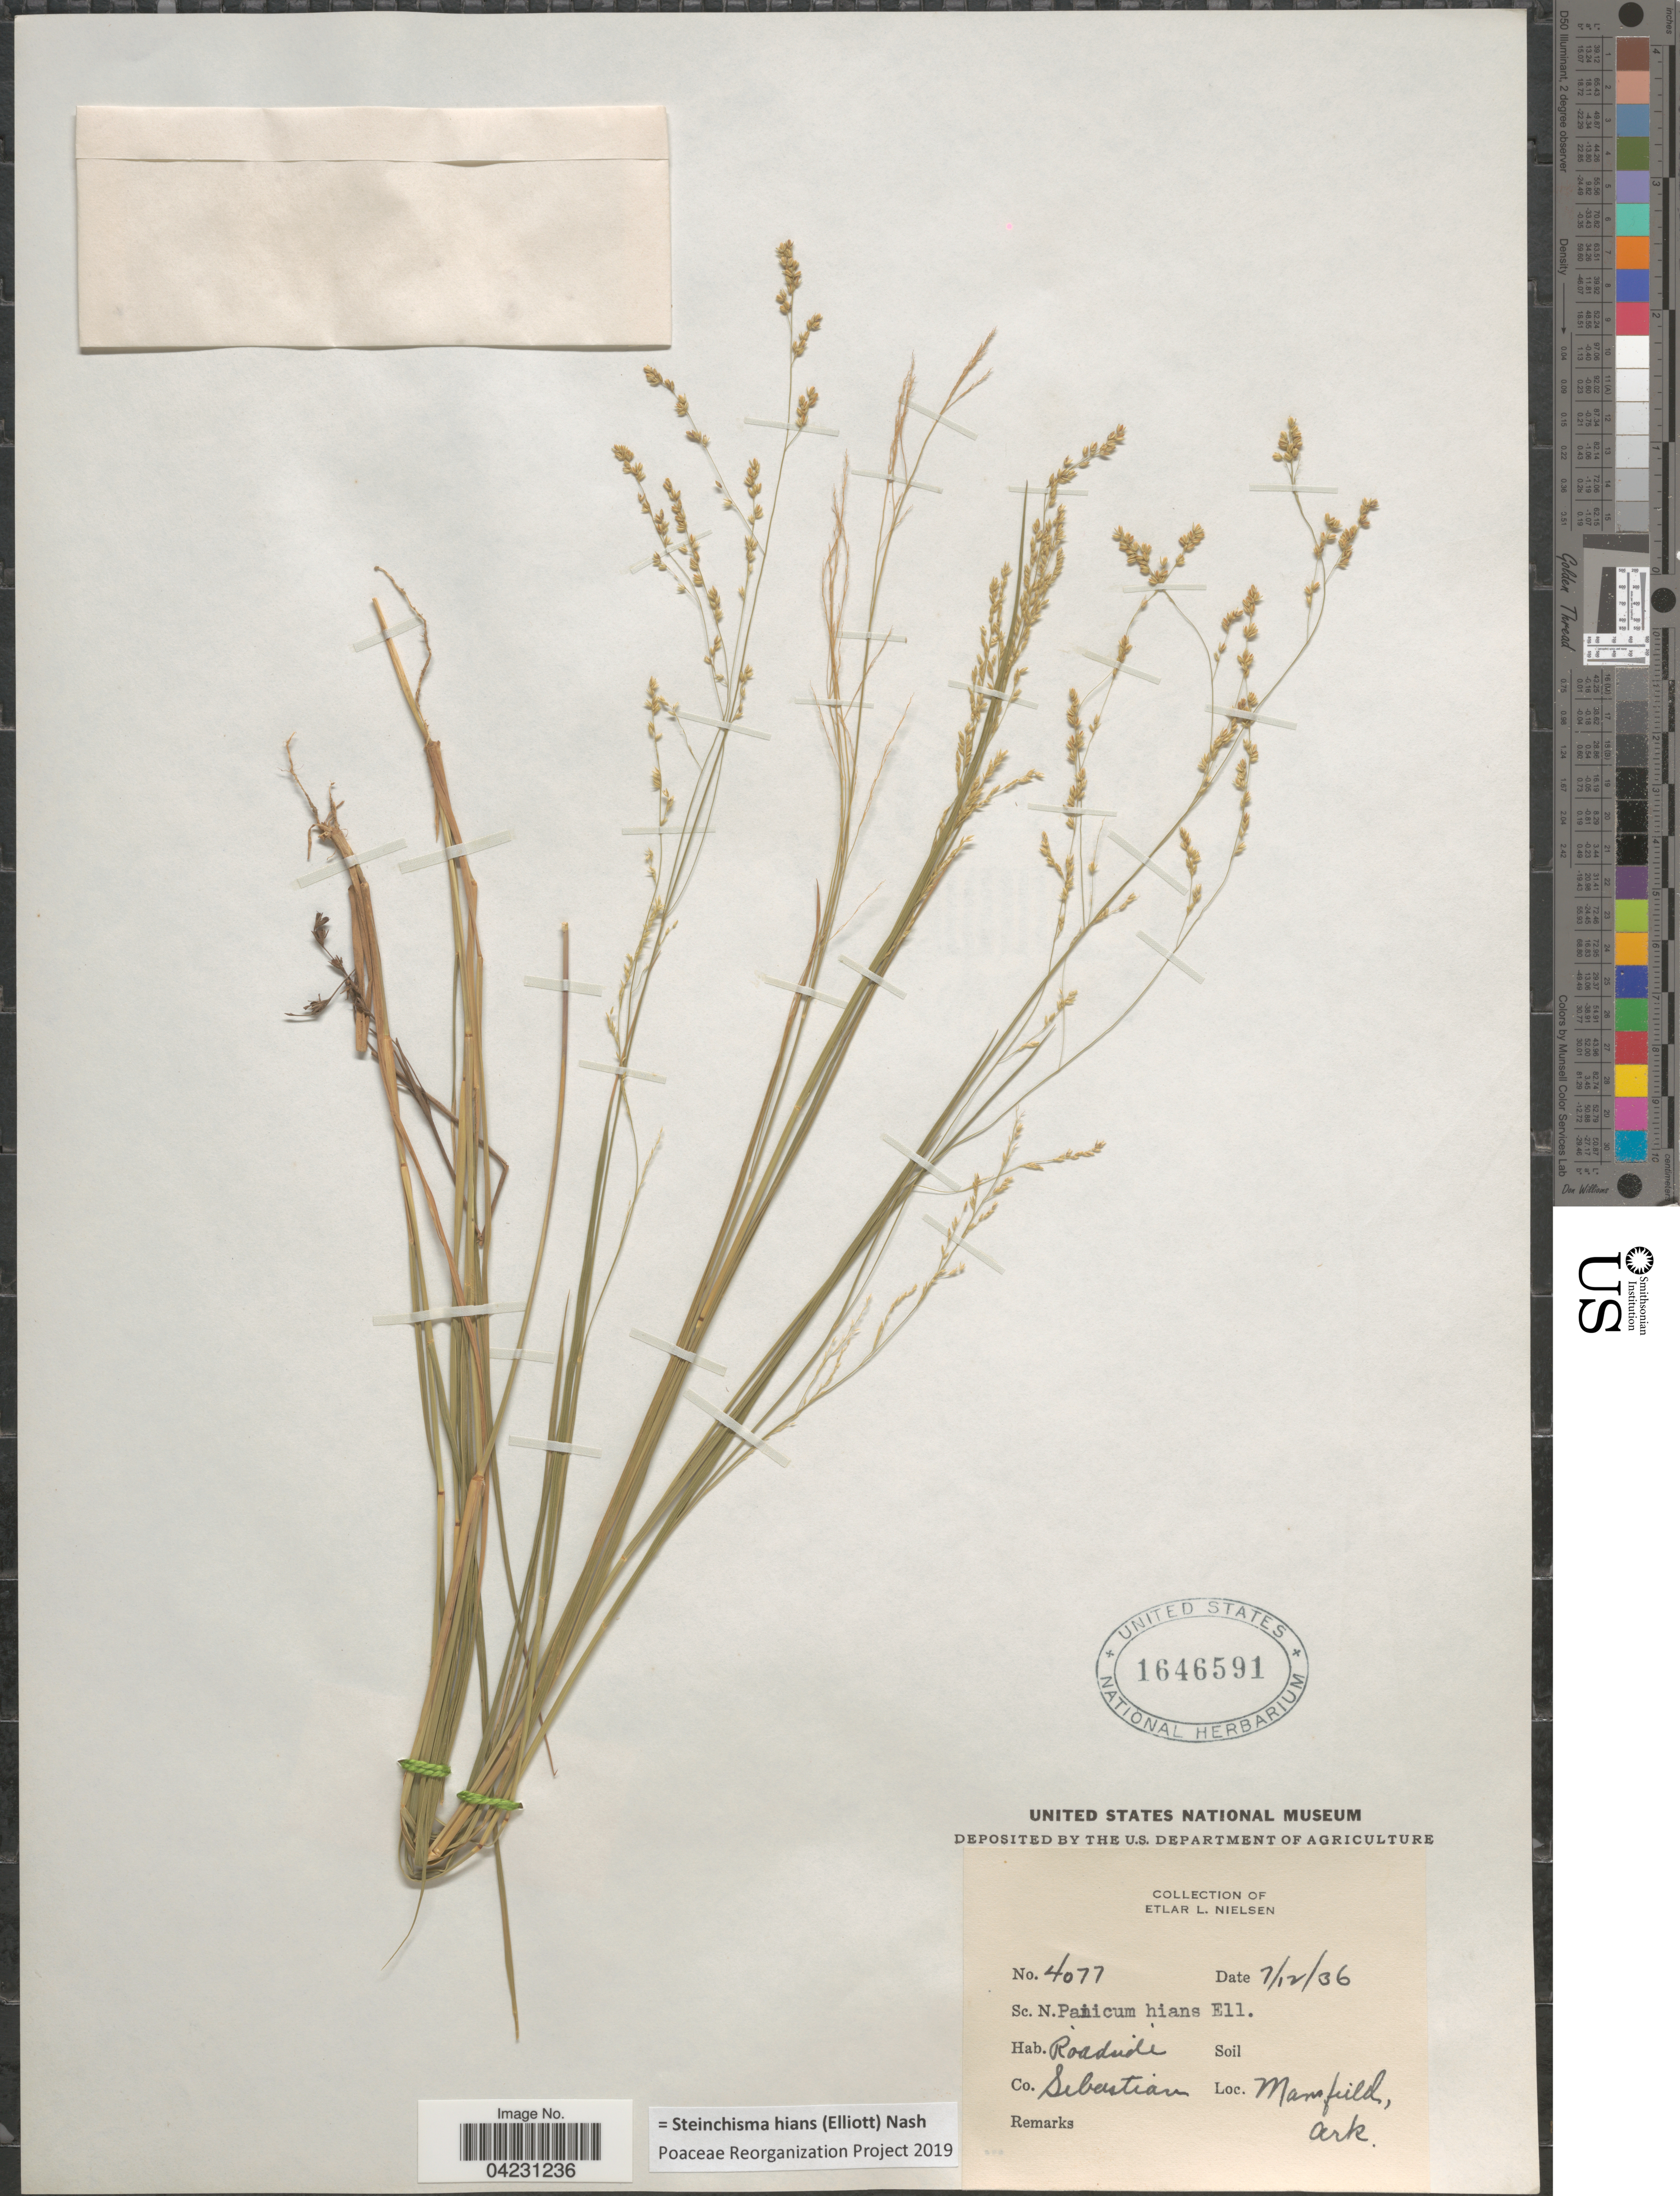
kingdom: Plantae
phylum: Tracheophyta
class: Liliopsida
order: Poales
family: Poaceae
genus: Steinchisma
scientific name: Steinchisma hians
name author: (Elliott) Nash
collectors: E. L. Nielsen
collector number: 4077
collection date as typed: Transcribed d/m/y: 12/7/36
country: United States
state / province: Arkansas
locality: Co. Sebastian. Mansfield.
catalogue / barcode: US 1646591